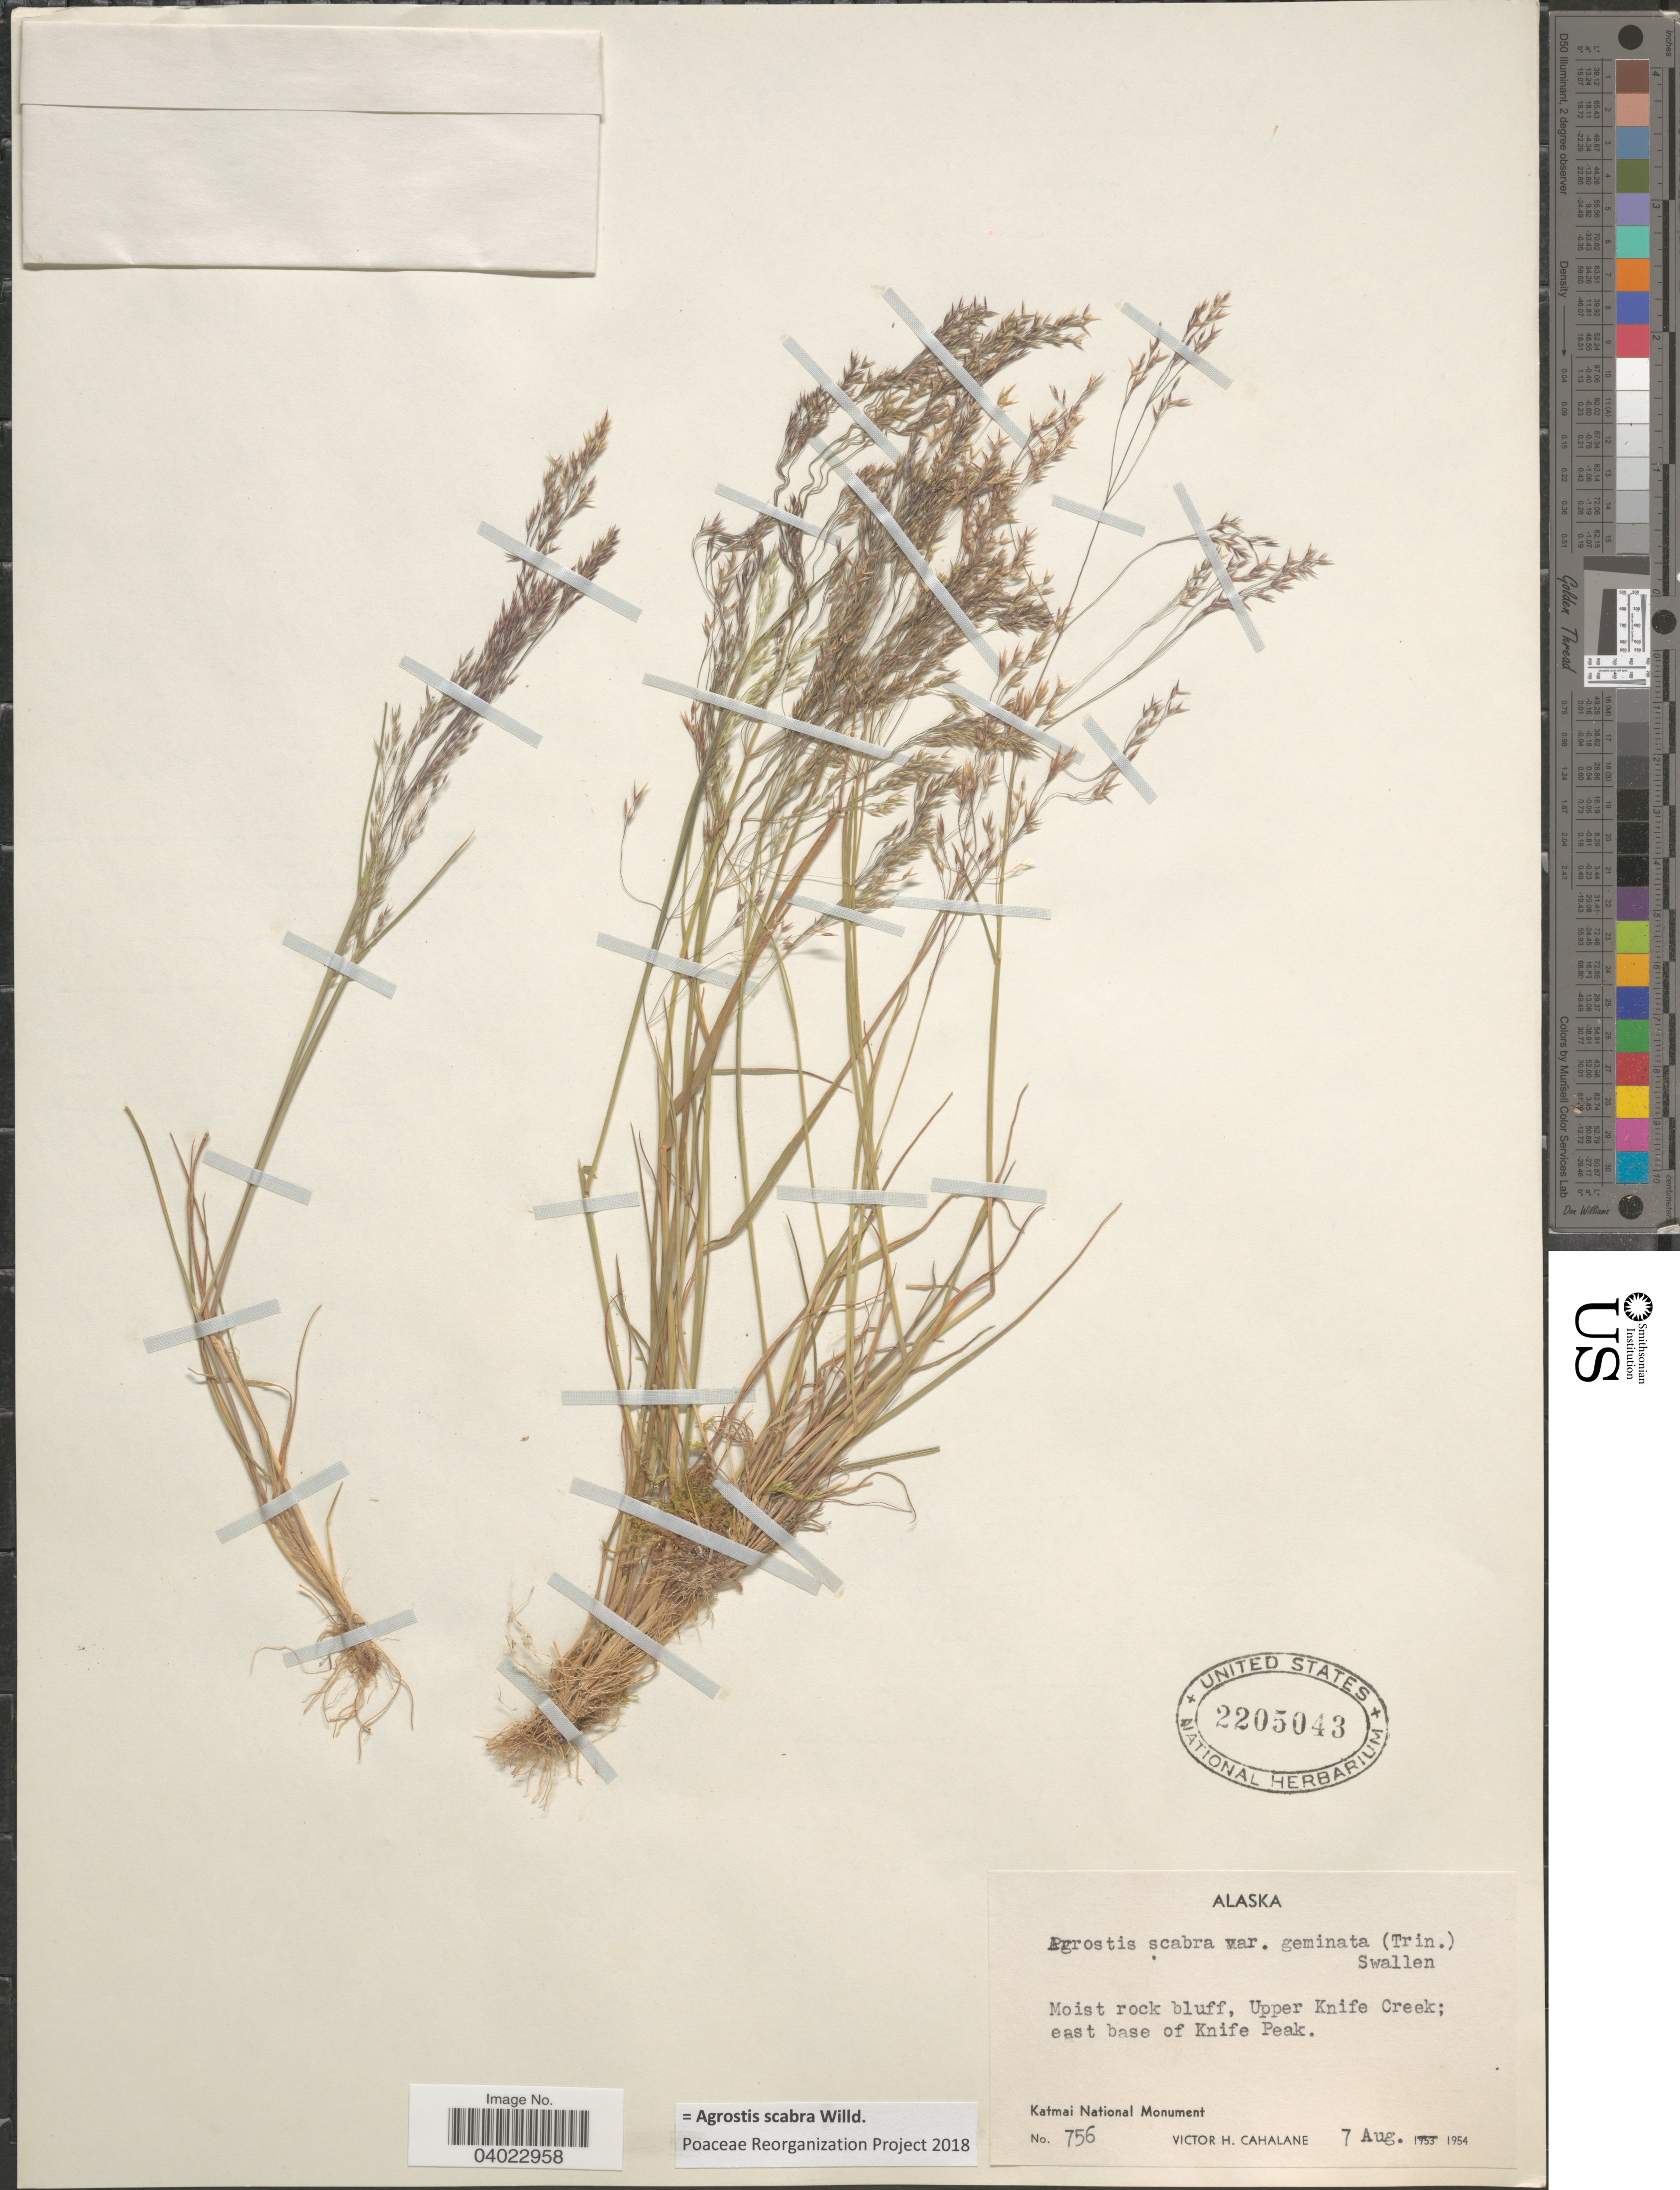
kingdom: Plantae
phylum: Tracheophyta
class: Liliopsida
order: Poales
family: Poaceae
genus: Agrostis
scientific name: Agrostis scabra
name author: Willd.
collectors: V. Cahalane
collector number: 756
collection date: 1954-08-07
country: United States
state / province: Alaska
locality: Upper Knife Creek; east base of Knife Peak. Katmai National Monument.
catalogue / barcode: US 2205043